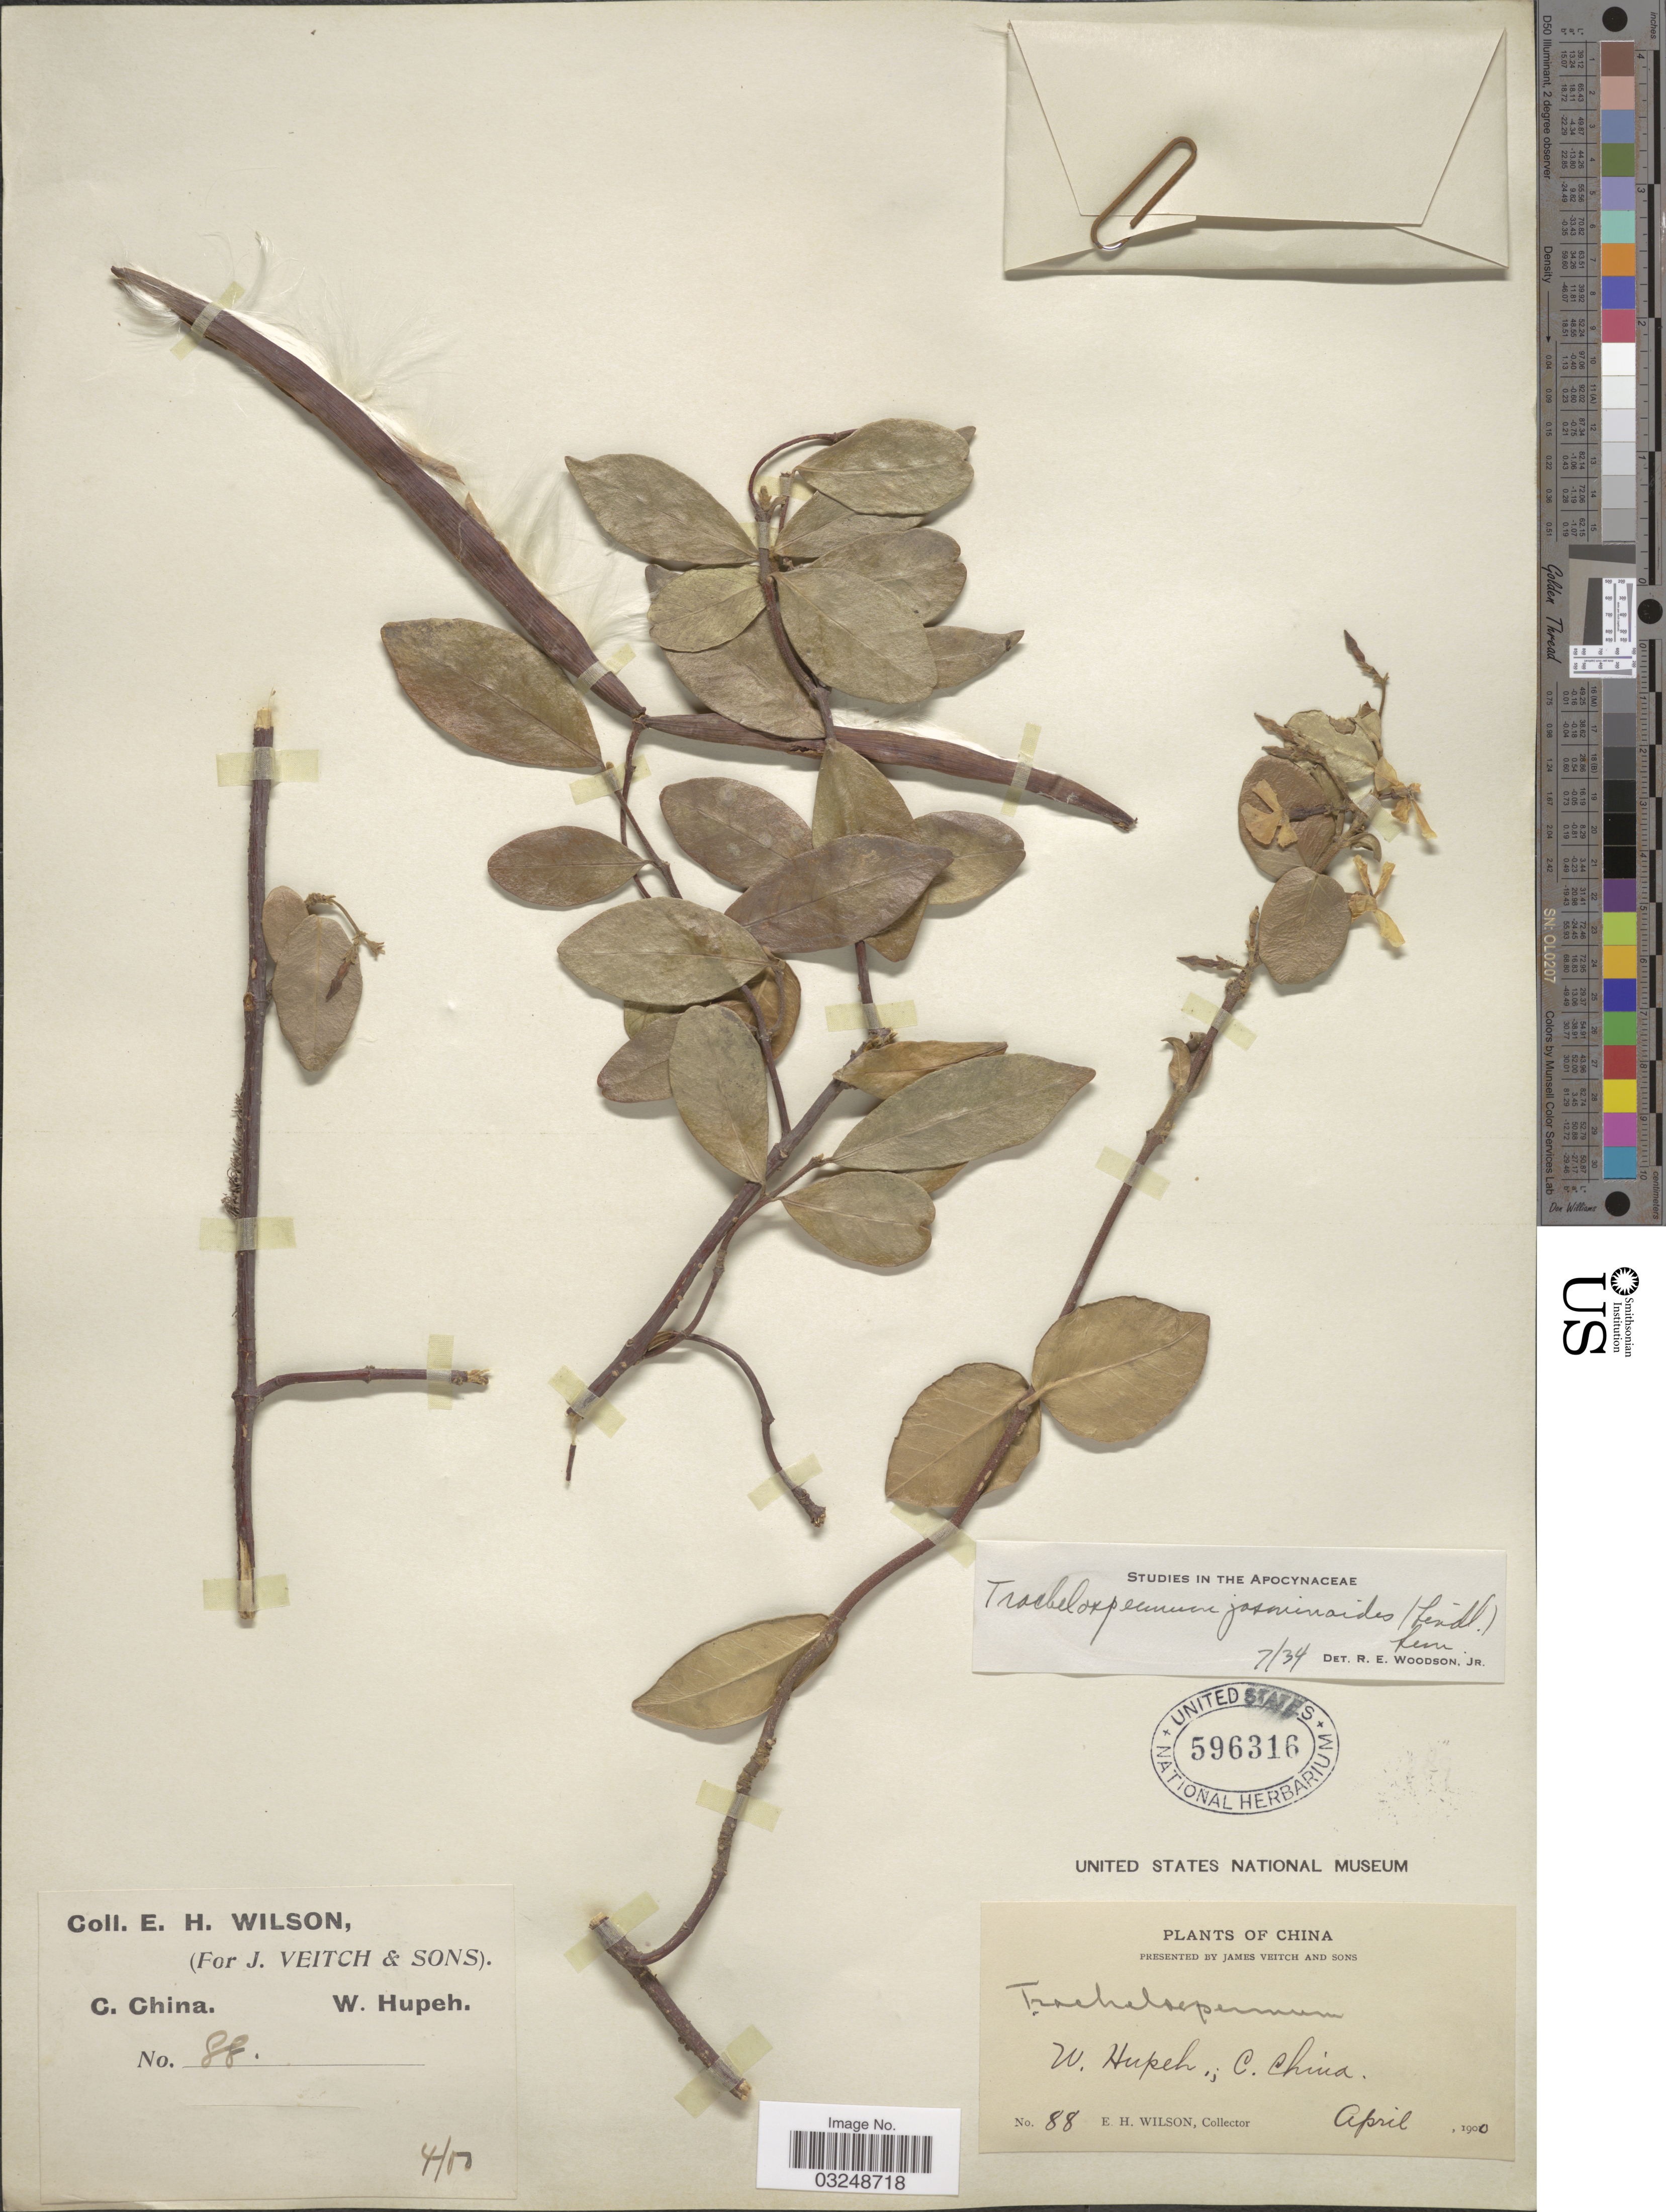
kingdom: Plantae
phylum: Tracheophyta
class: Magnoliopsida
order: Gentianales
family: Apocynaceae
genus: Trachelospermum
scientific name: Trachelospermum jasminoides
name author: (Lindl.) Lem.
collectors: E. Wilson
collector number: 88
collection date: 1900-04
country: China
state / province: Hubei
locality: C. China, W. Hupeh.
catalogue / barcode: US 596316